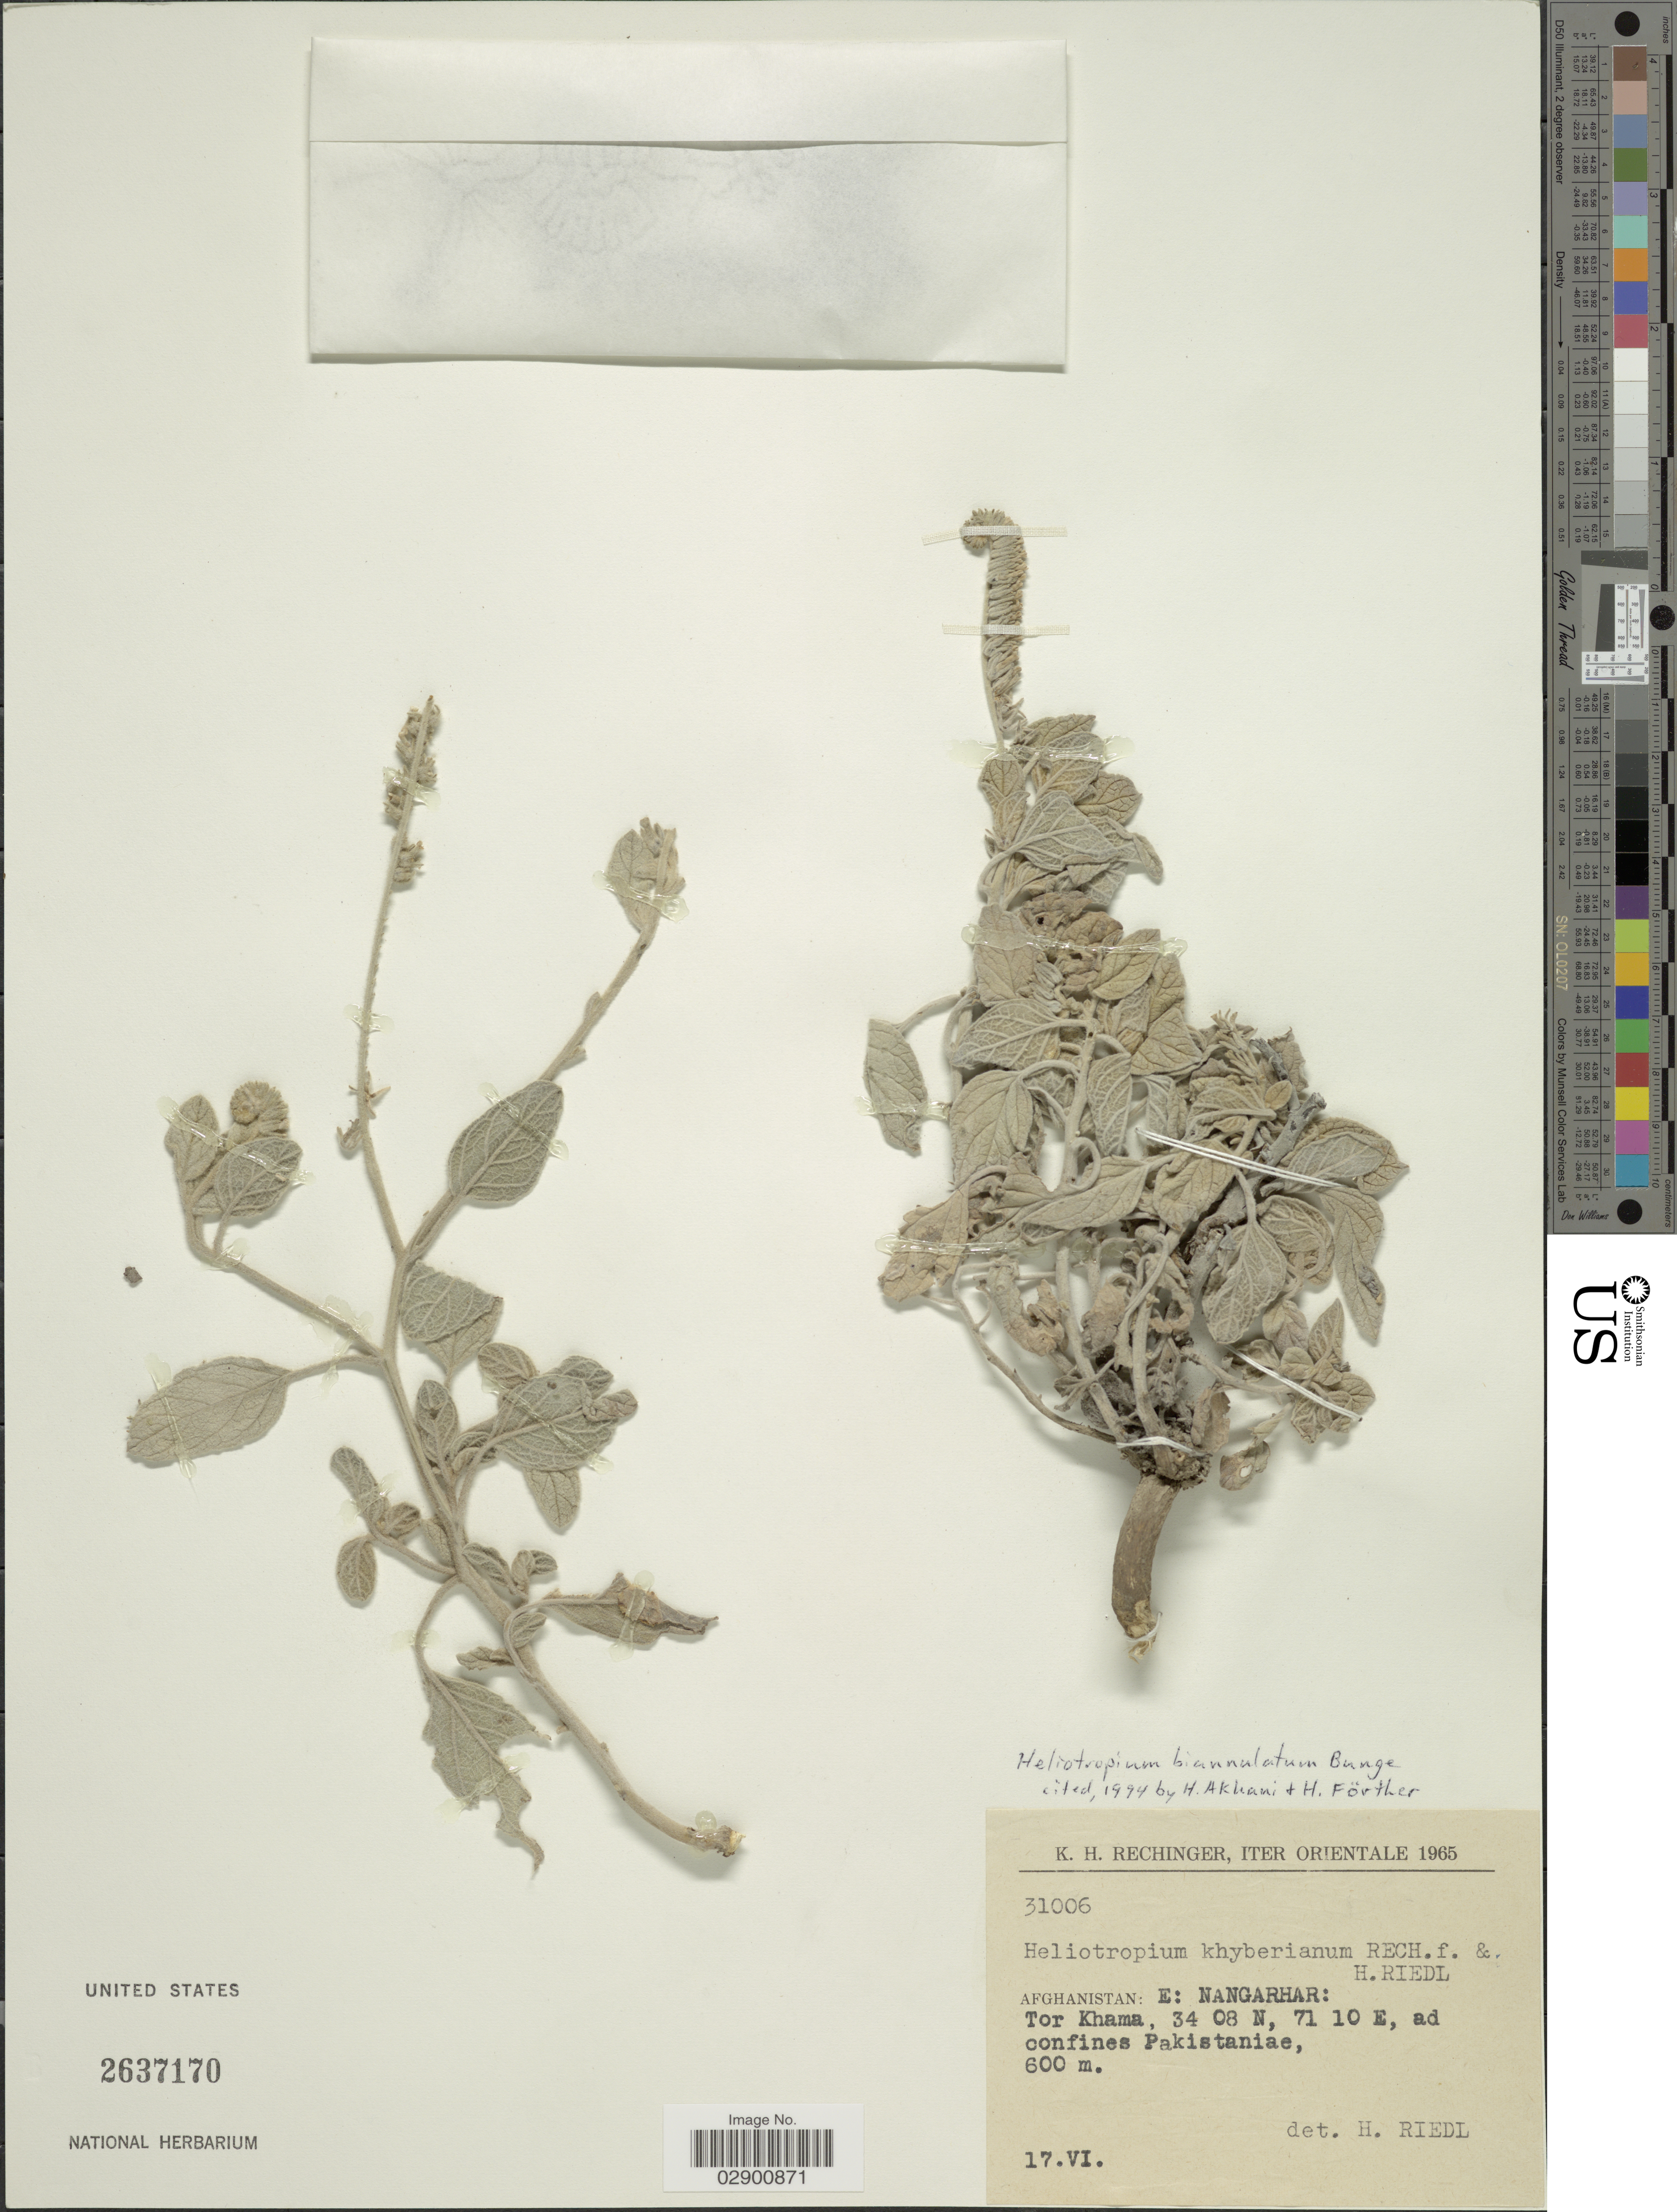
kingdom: Plantae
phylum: Tracheophyta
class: Magnoliopsida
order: Boraginales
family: Heliotropiaceae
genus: Heliotropium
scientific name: Heliotropium biannulatum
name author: Bunge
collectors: K. H. Rechinger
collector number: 31006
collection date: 1965-06-17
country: Afghanistan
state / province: Nangrahar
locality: E: Nangarhar: Tor Khama, ad confines Pakistaniae.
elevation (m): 600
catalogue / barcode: US 2637170